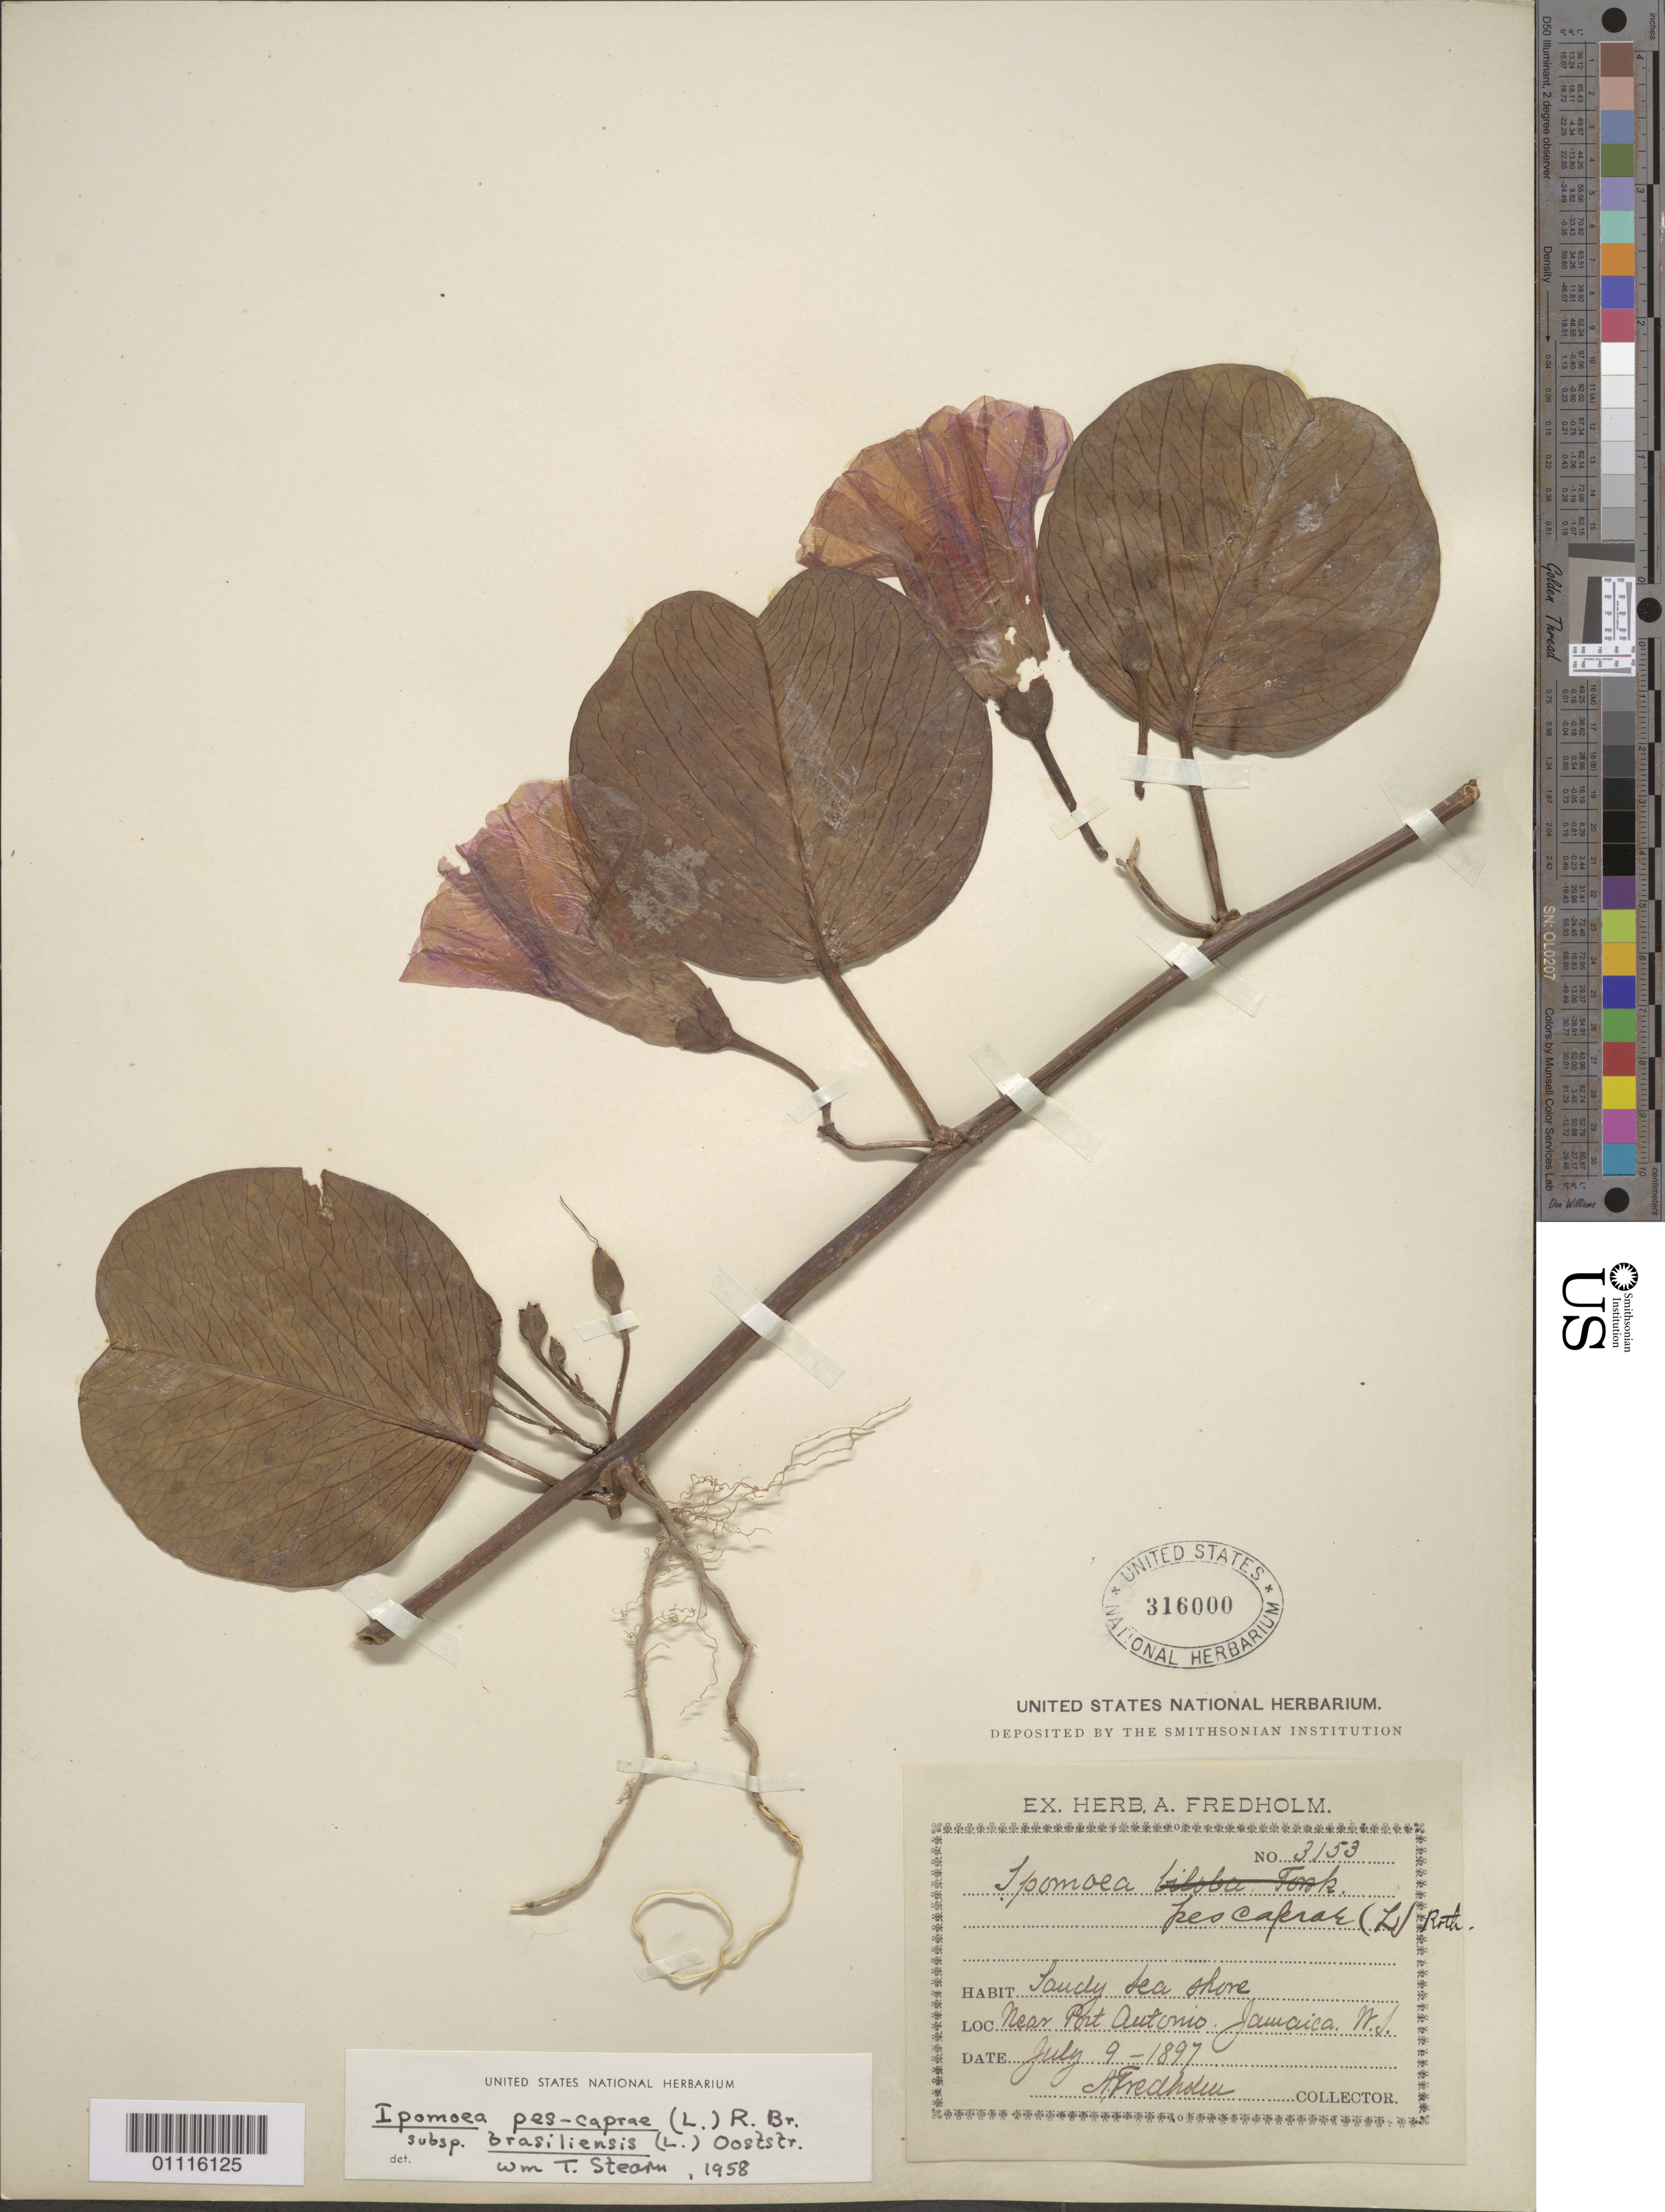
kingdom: Plantae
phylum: Tracheophyta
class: Magnoliopsida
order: Solanales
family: Convolvulaceae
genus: Ipomoea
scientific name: Ipomoea pes-caprae subsp. brasiliensis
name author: (L.) Ooststr.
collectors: A. Fredholm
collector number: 3153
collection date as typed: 09 Jul 1897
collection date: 1897-07-09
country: Jamaica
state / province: Portland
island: Jamaica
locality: Near Port Antonio. Sandy sea shore.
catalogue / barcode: US 316000